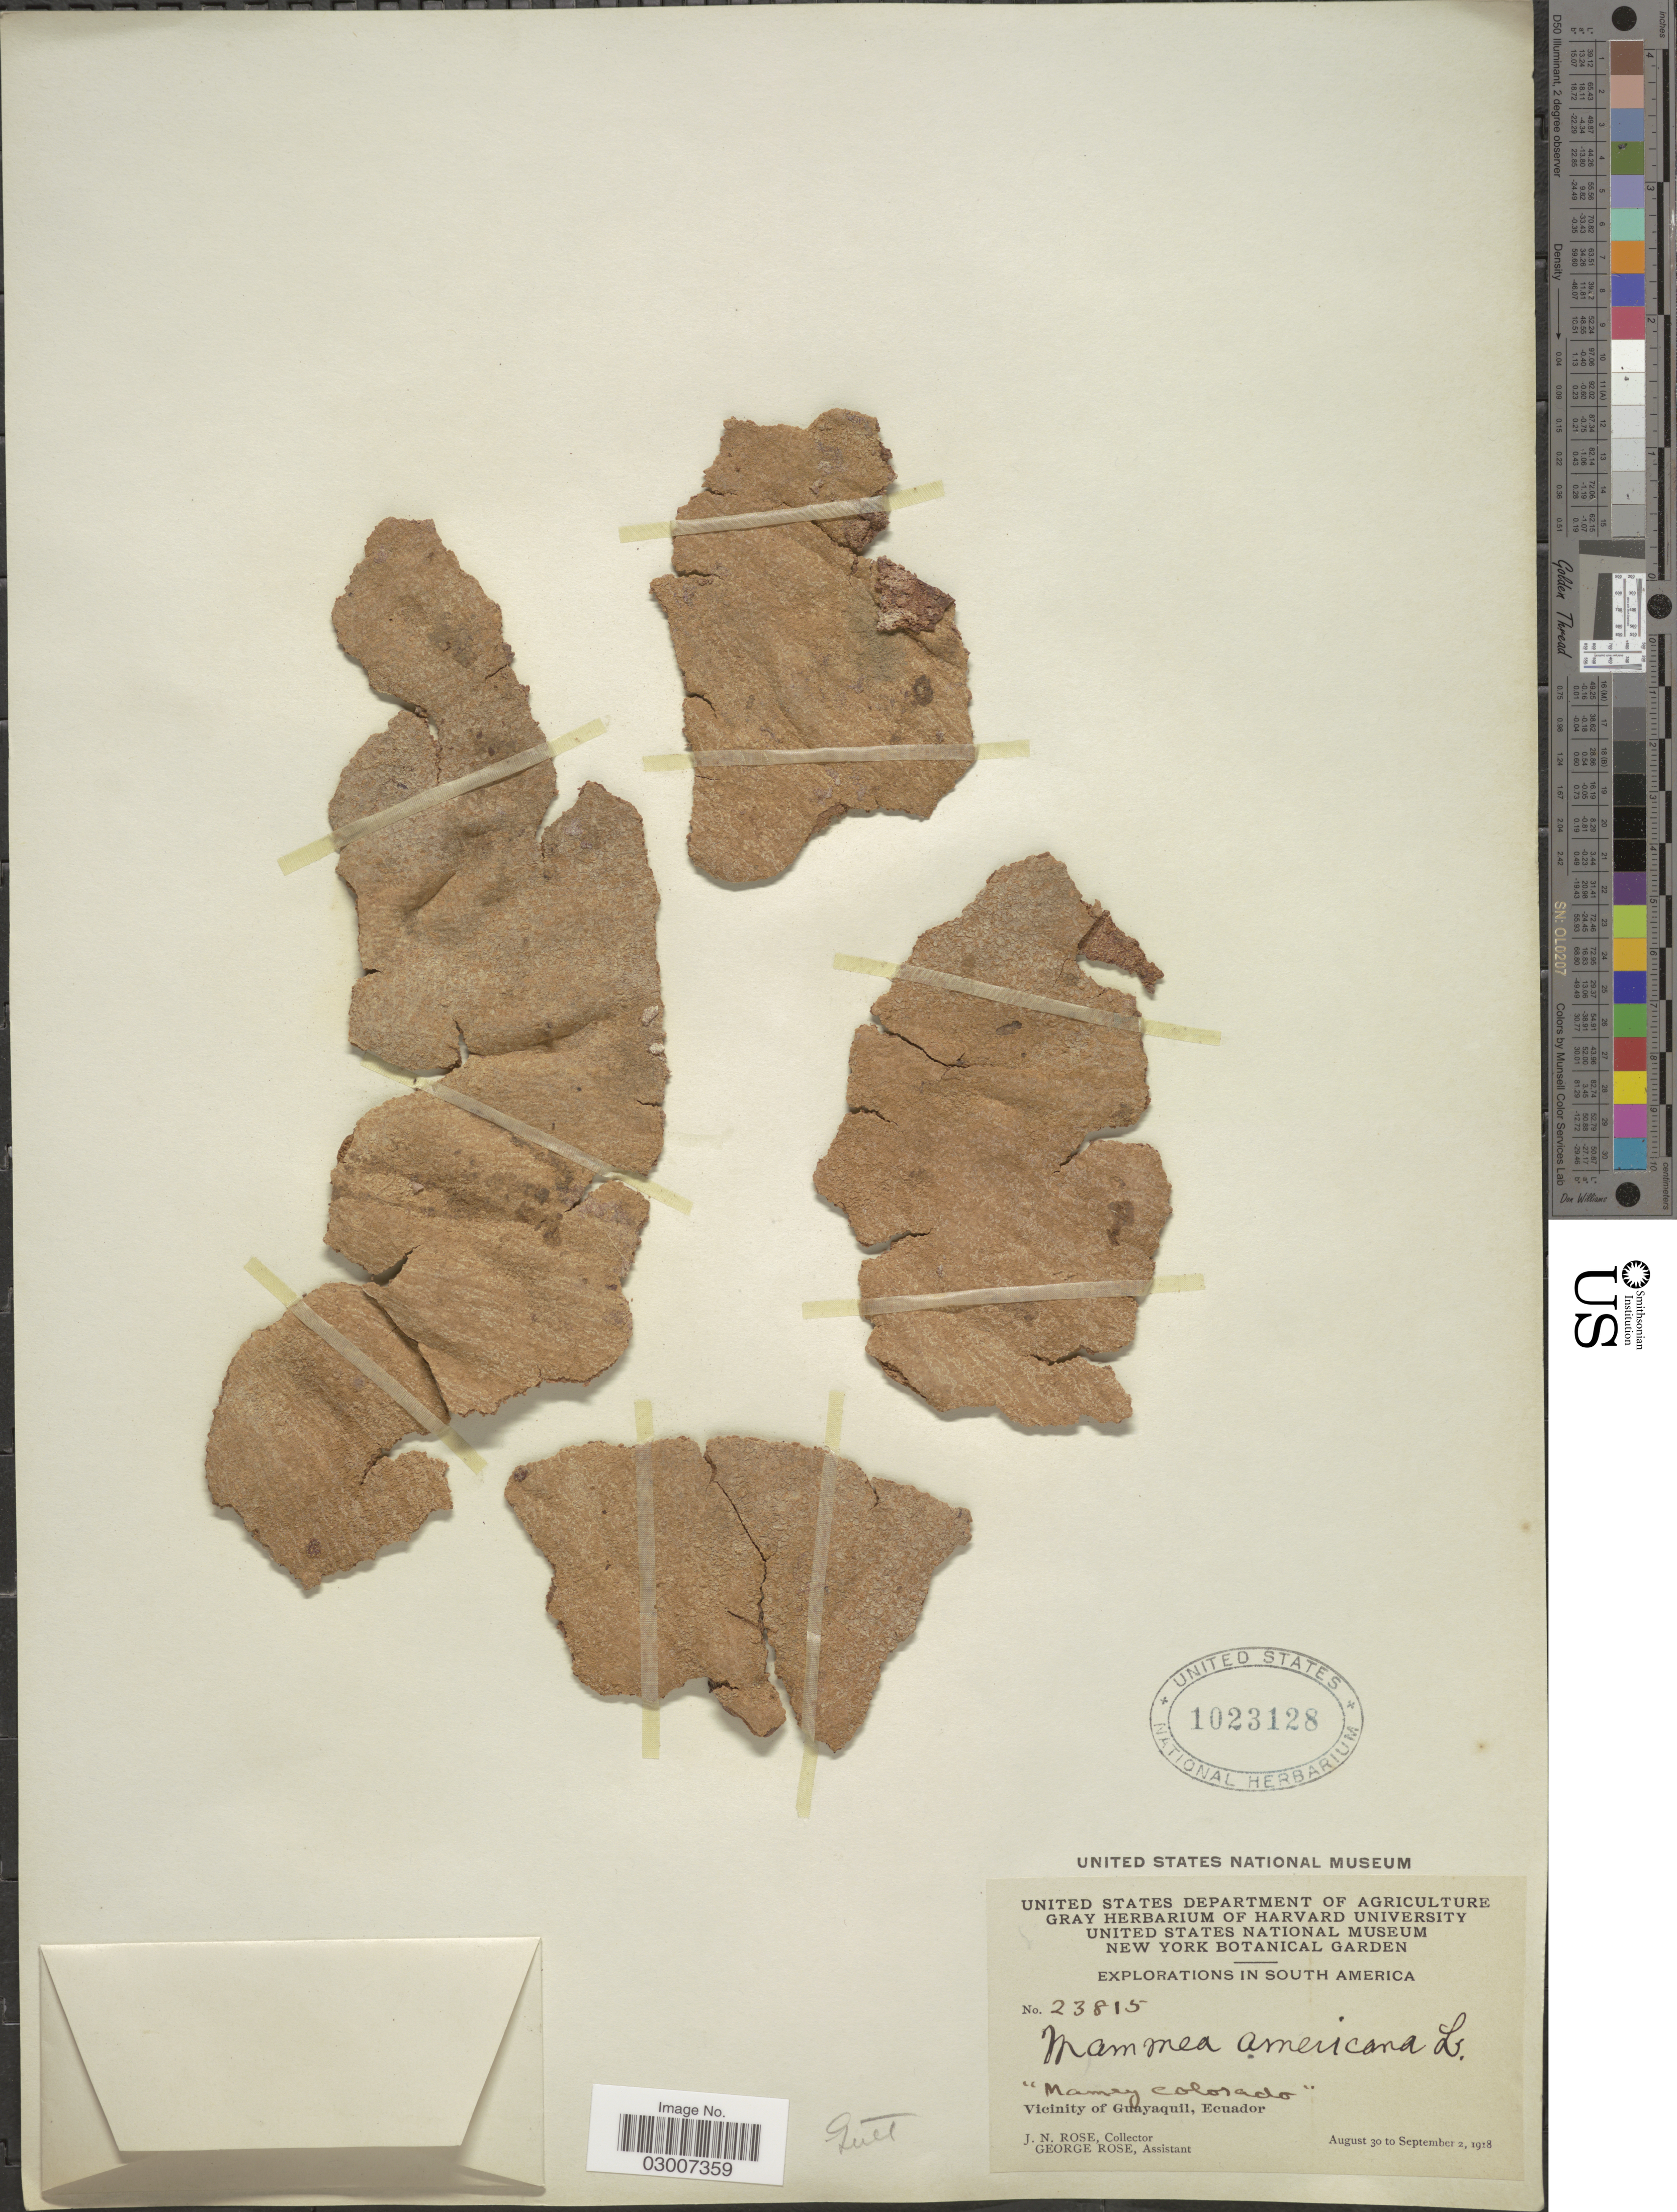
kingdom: Plantae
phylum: Tracheophyta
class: Magnoliopsida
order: Malpighiales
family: Calophyllaceae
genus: Mammea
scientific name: Mammea americana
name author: L.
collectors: J. N. Rose & G. Rose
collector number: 23815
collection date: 1918-08-30/1918-09-02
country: Ecuador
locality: Vicinity of Guayaquil.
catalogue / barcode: US 1023128